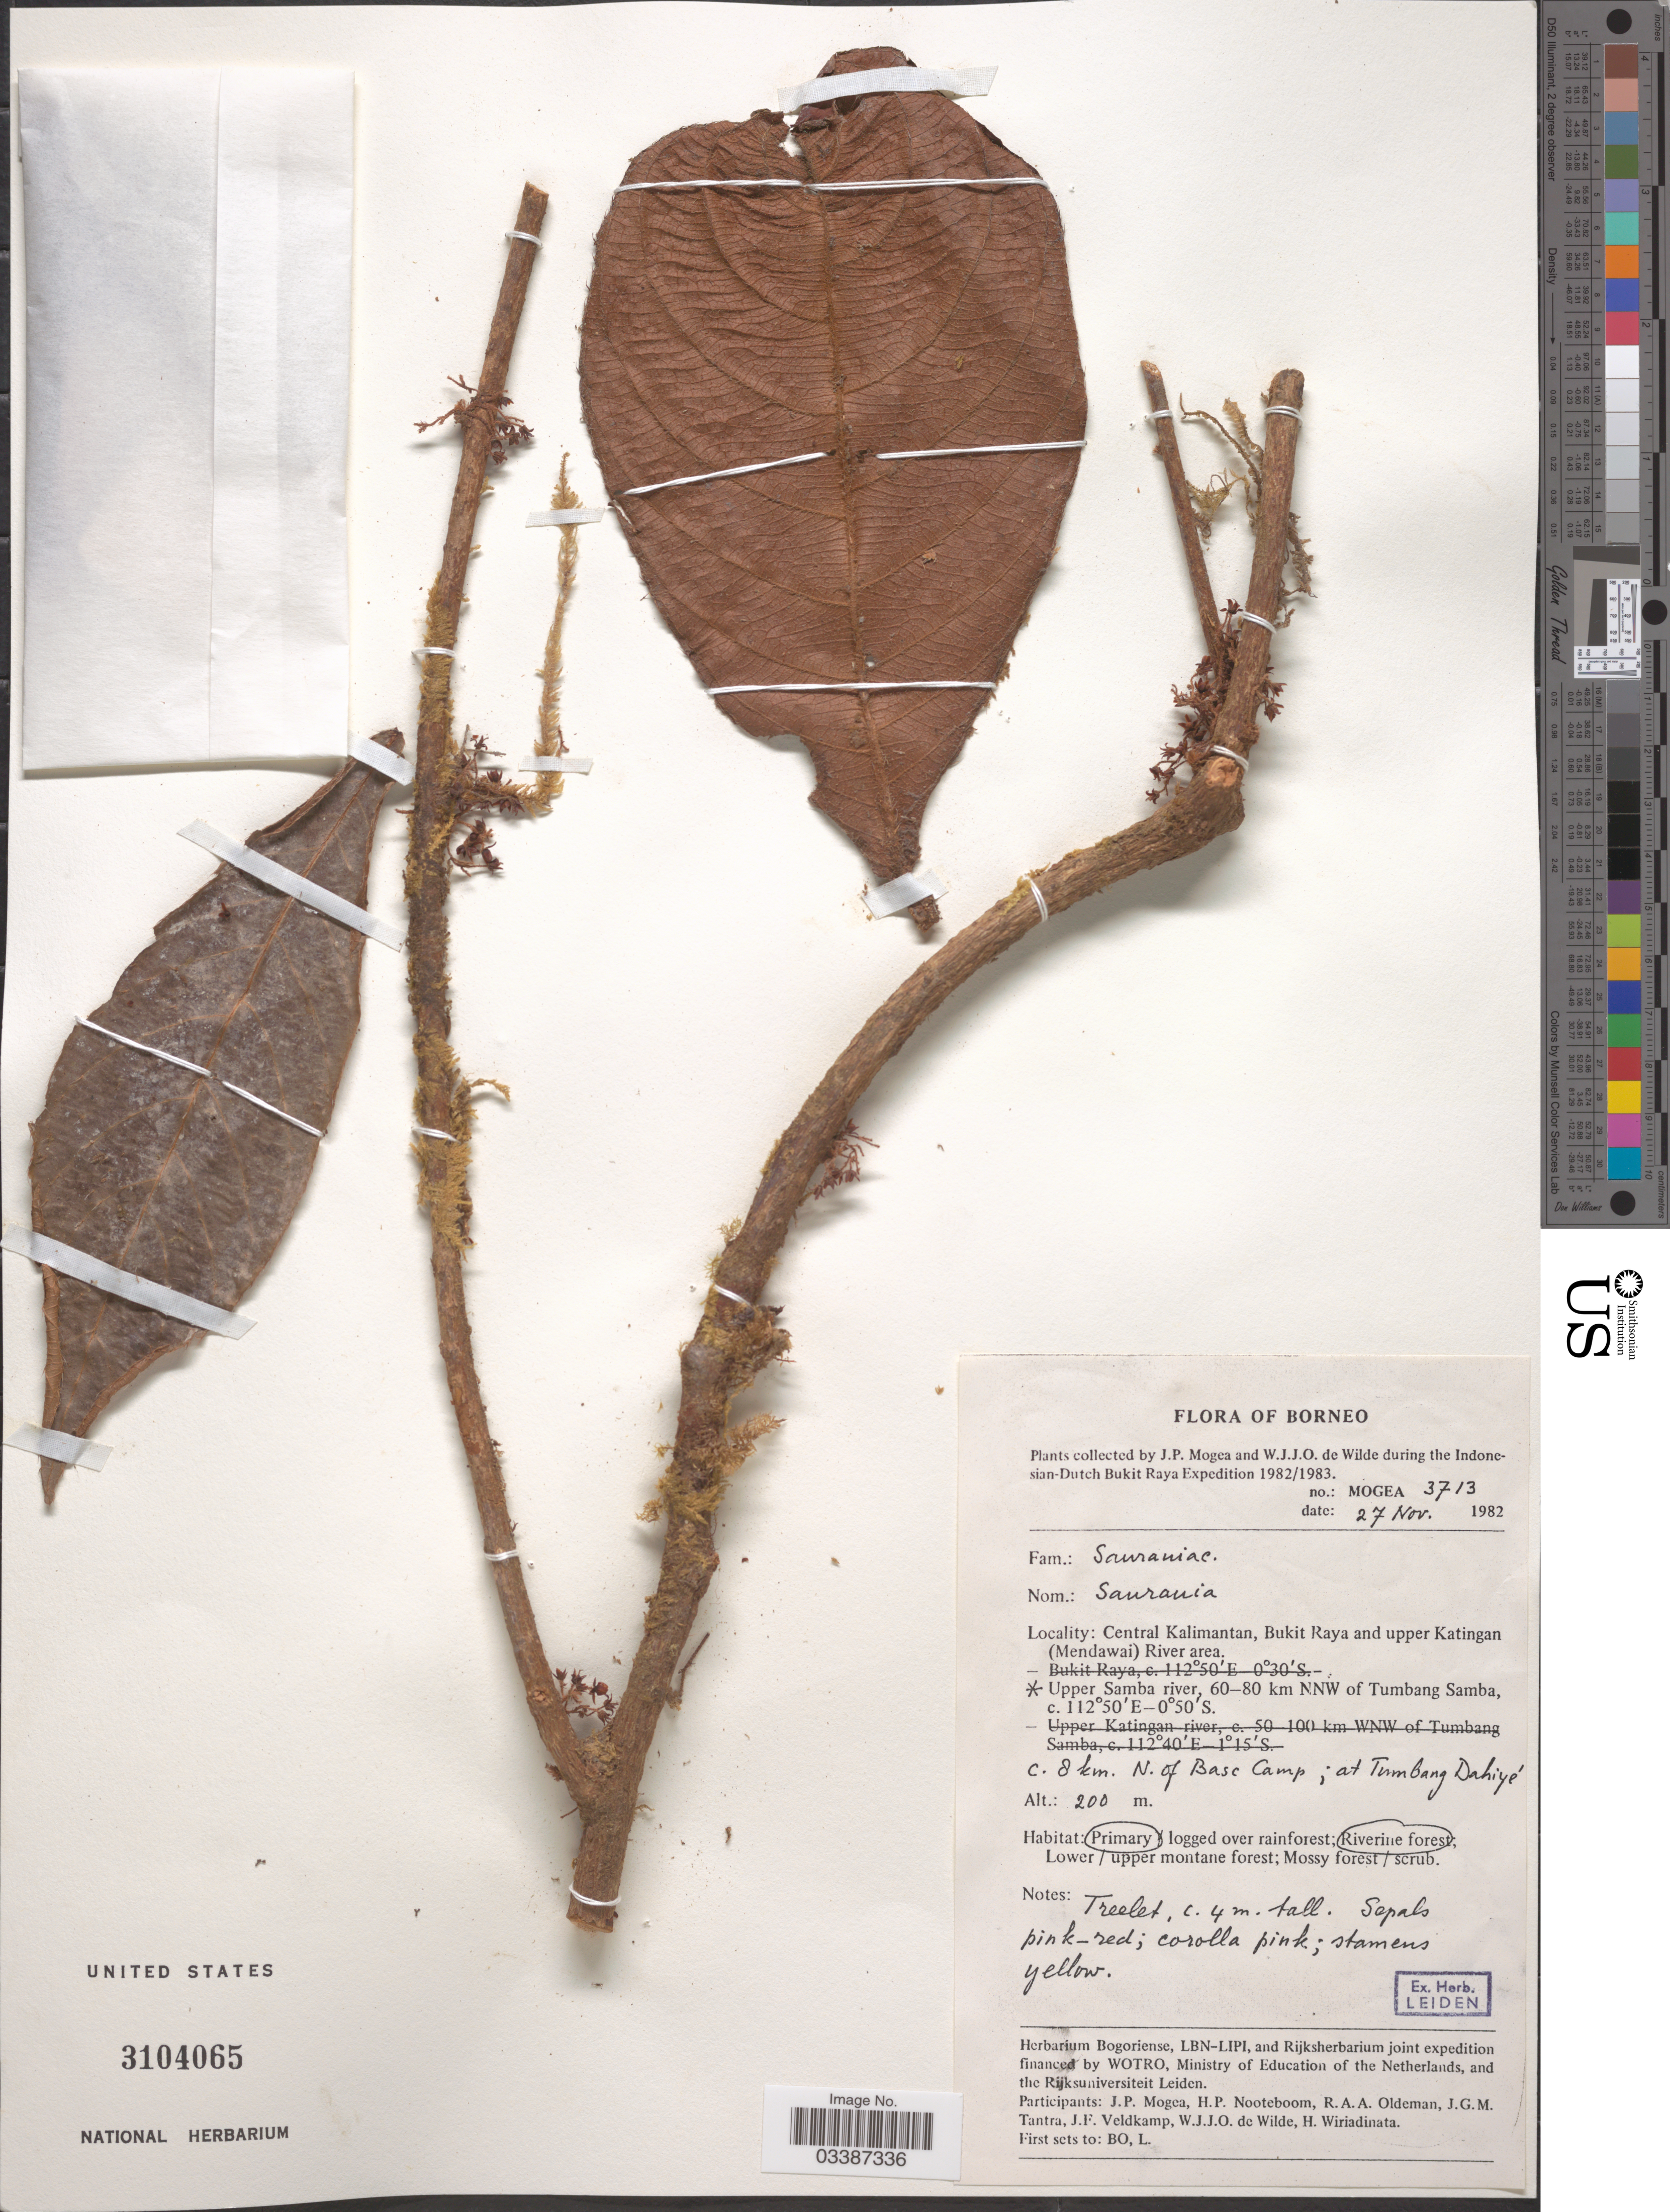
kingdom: Plantae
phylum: Tracheophyta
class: Magnoliopsida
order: Ericales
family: Actinidiaceae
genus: Saurauia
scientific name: Saurauia sp.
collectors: J. Mogea & W. J. de Wilde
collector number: MOGEA 3713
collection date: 1982-11-27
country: Indonesia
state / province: Kalimantan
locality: Borneo. Central Kalimantan, Bukit Raya and upper Katingan (Mendawai) River area. Upper Samba river, 60-80 km NNW of Tumbang Samba. C. 8 km. N. of Base Camp; at Tumbang Dahiyé.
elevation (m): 200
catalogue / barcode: US 3104065